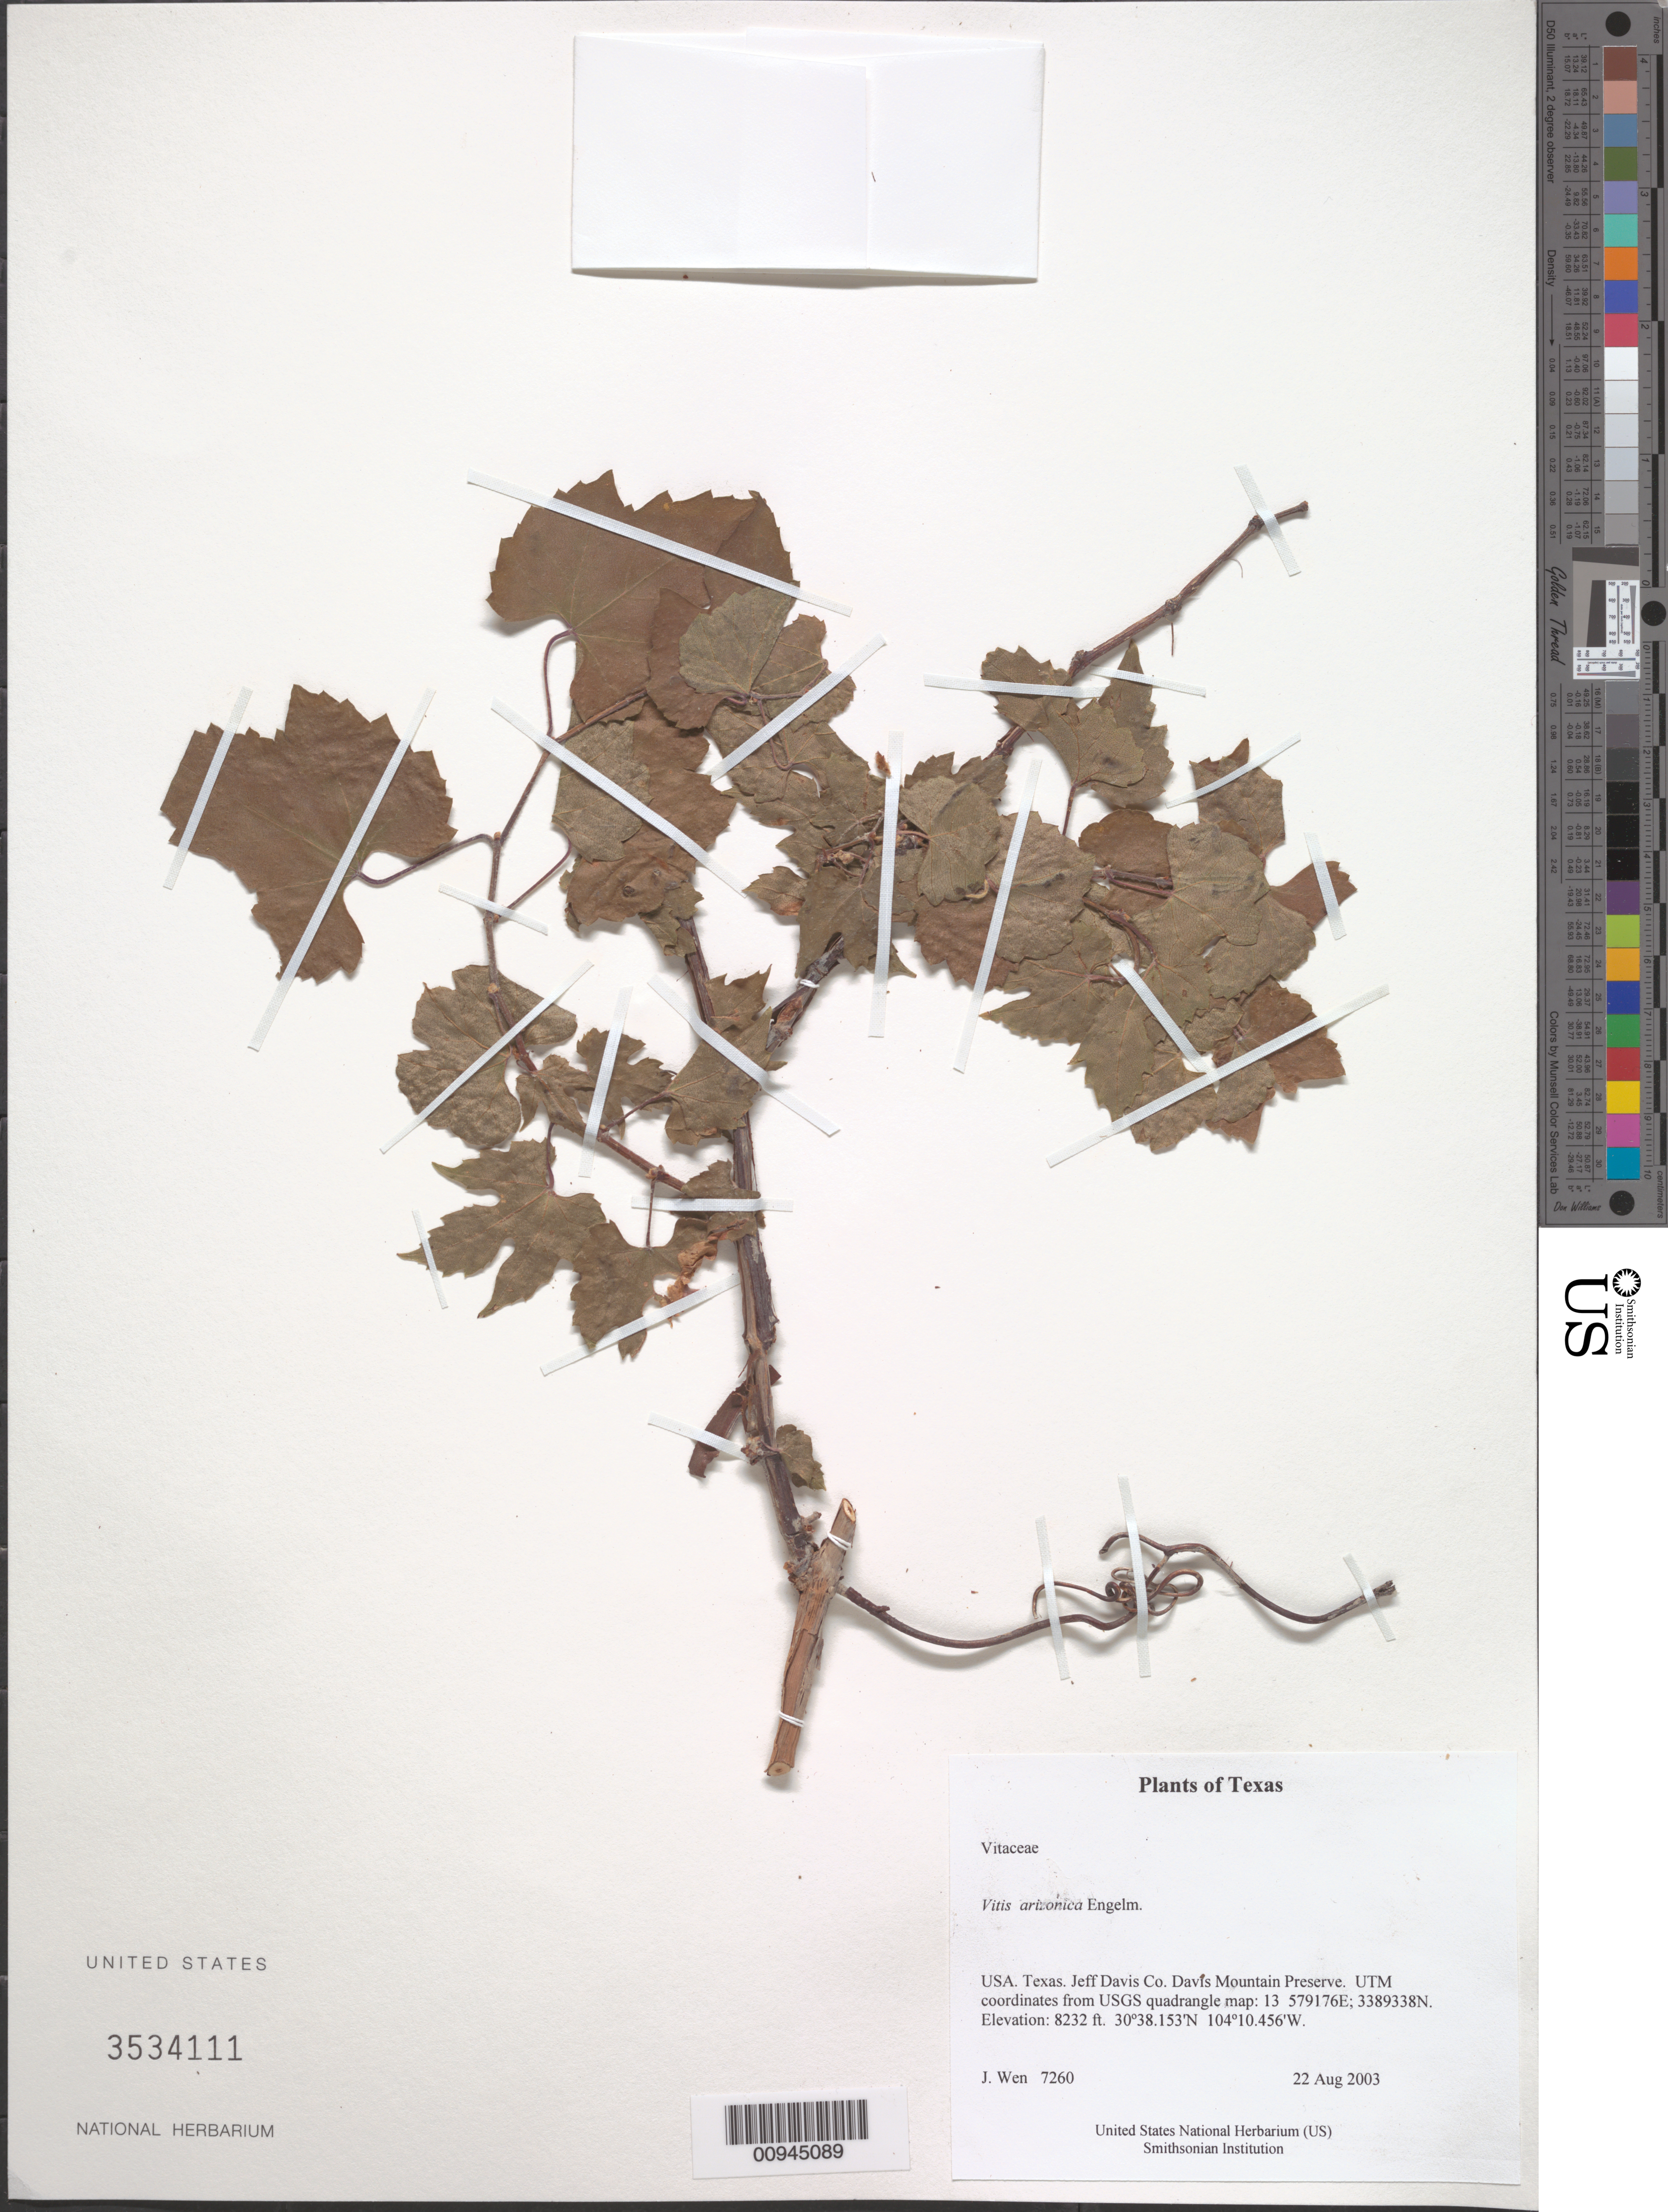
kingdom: Plantae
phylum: Tracheophyta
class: Magnoliopsida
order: Vitales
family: Vitaceae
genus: Vitis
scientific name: Vitis arizonica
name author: Engelm.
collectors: J. Wen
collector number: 7260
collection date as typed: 22 Aug 2003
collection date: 2003-08-22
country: United States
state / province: Texas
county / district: Jeff Davis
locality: Davis Mountain Preserve. UTM coordinates from USGS quadrangle map: 13 579176E; 3389338N.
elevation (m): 2509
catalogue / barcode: US 3534111